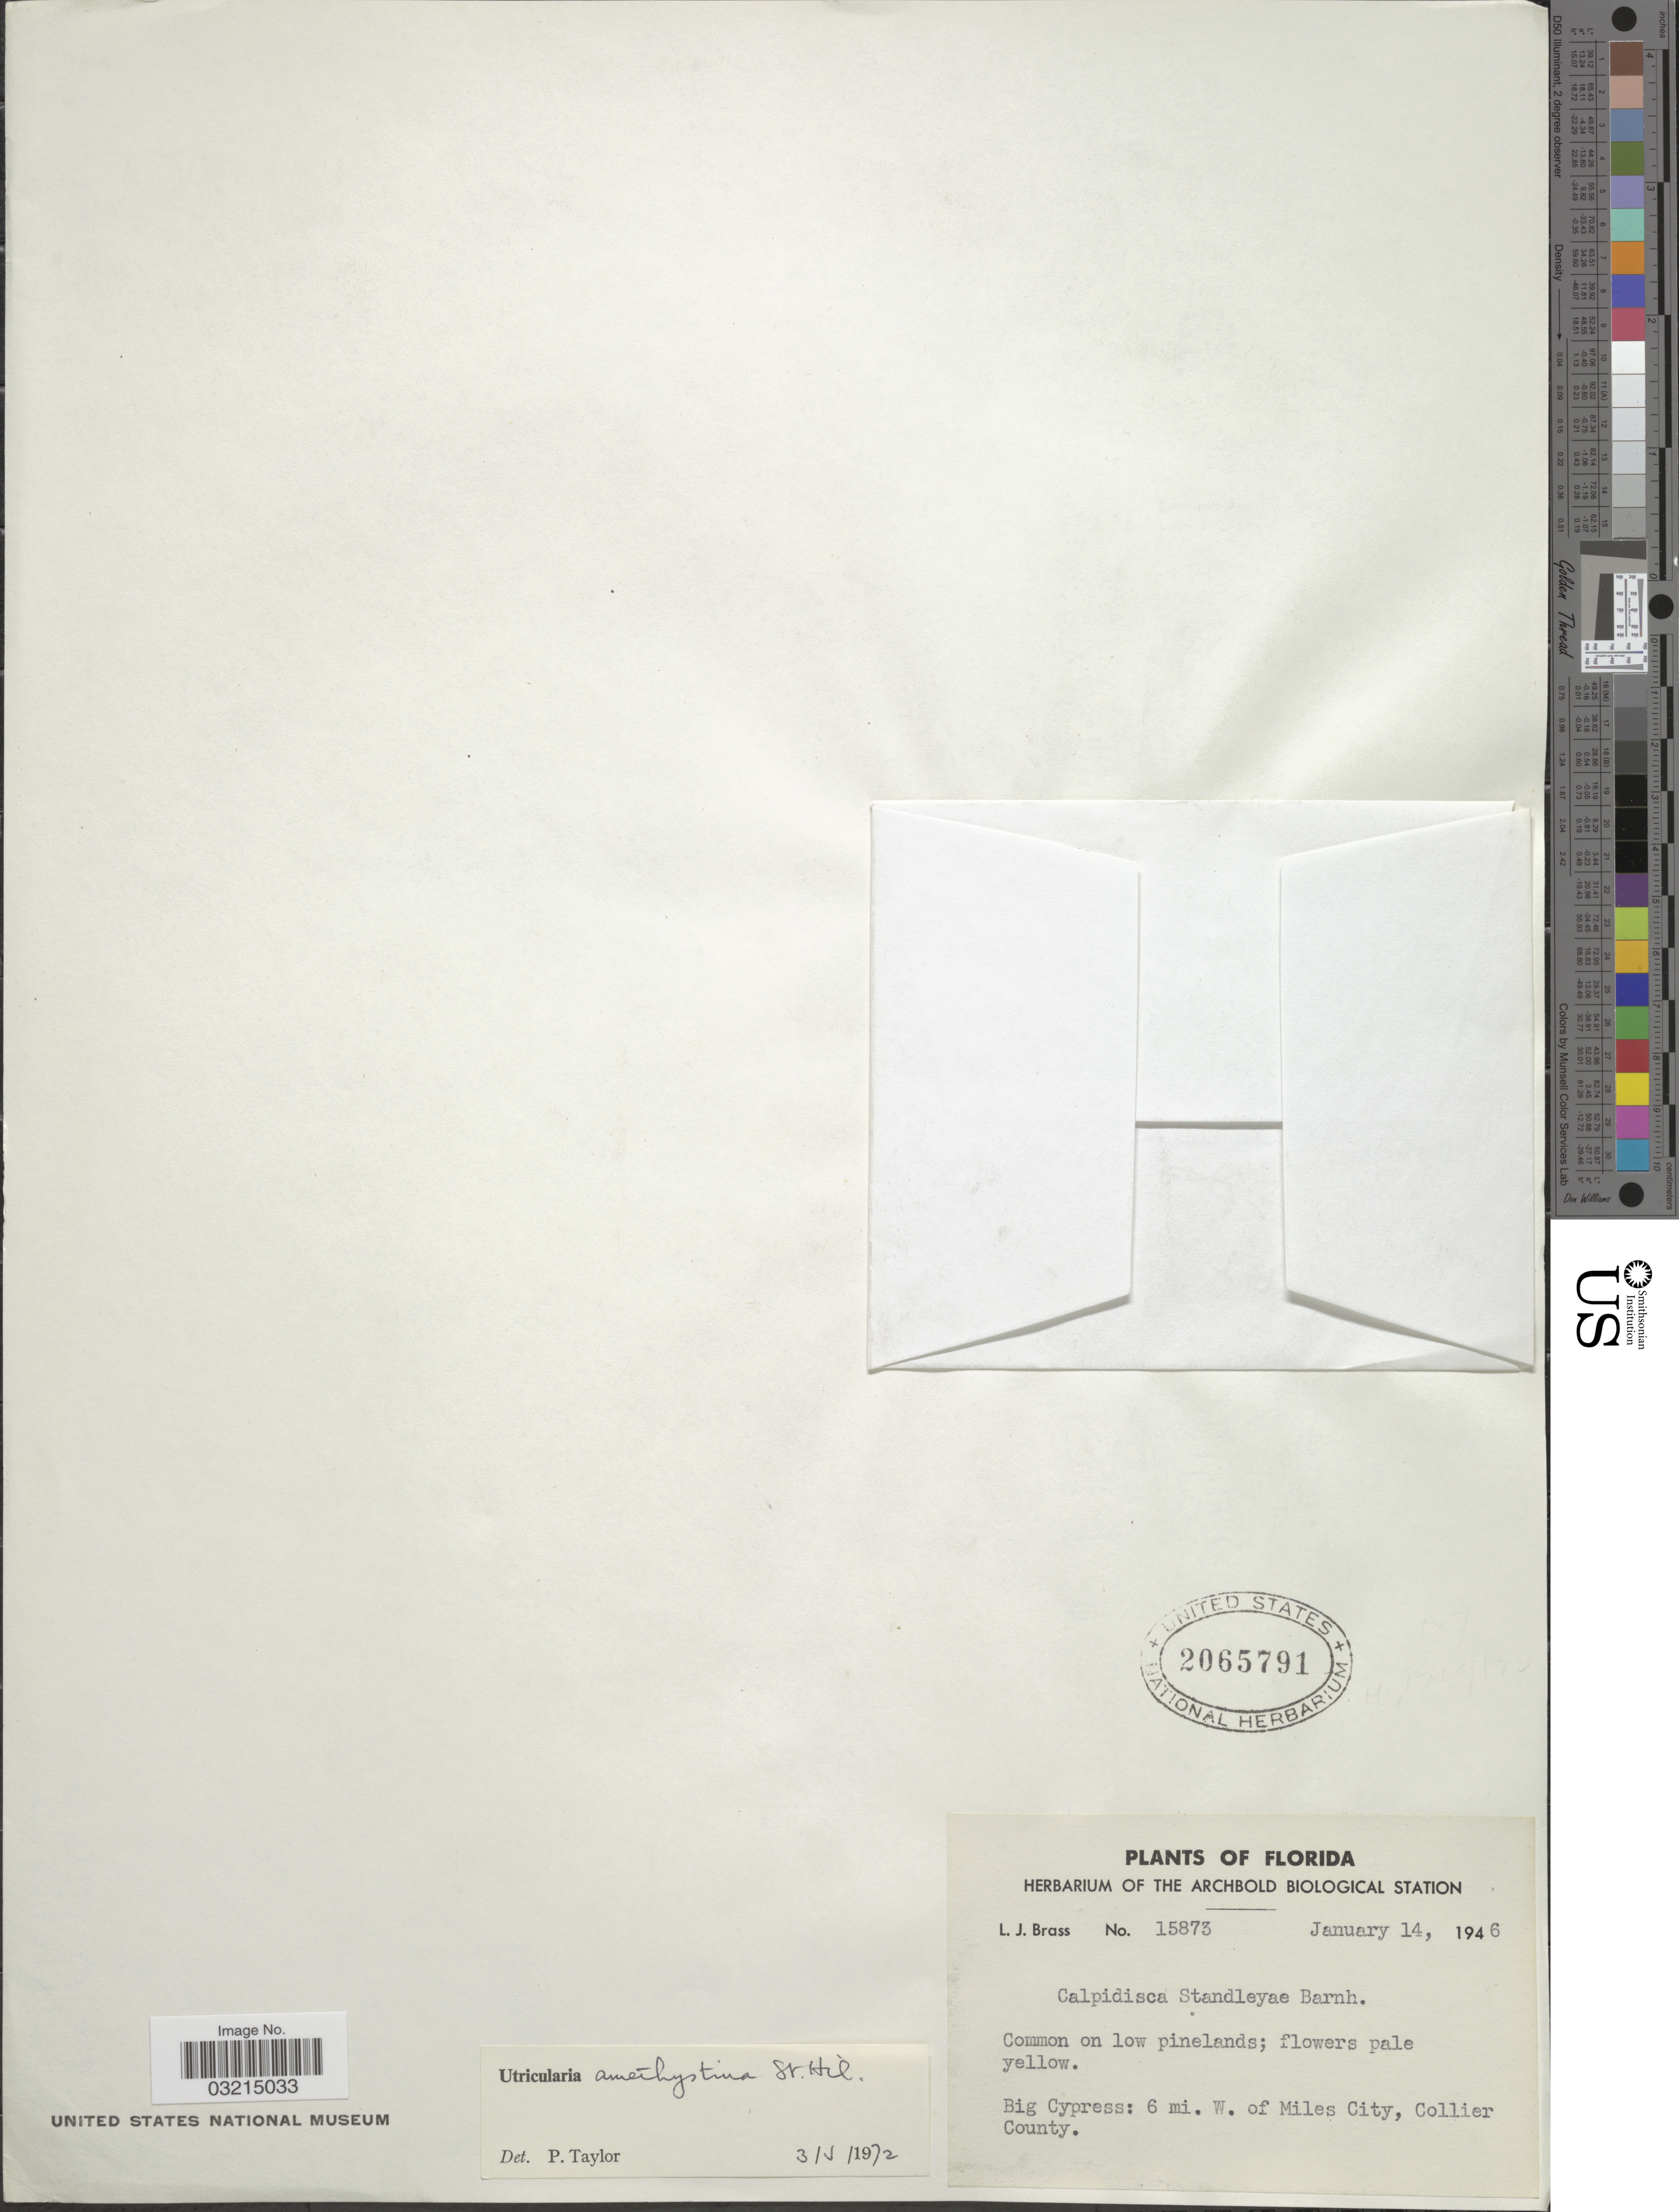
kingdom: Plantae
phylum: Tracheophyta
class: Magnoliopsida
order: Lamiales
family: Lentibulariaceae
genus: Utricularia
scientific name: Utricularia amethystina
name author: Salzm. ex A. St.-Hil. & Girard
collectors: L. J. Brass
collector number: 15873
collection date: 1946-01-14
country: United States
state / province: Florida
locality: Big Cypress: 6 mi. W. of Miles City, Collier County.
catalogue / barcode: US 2065791